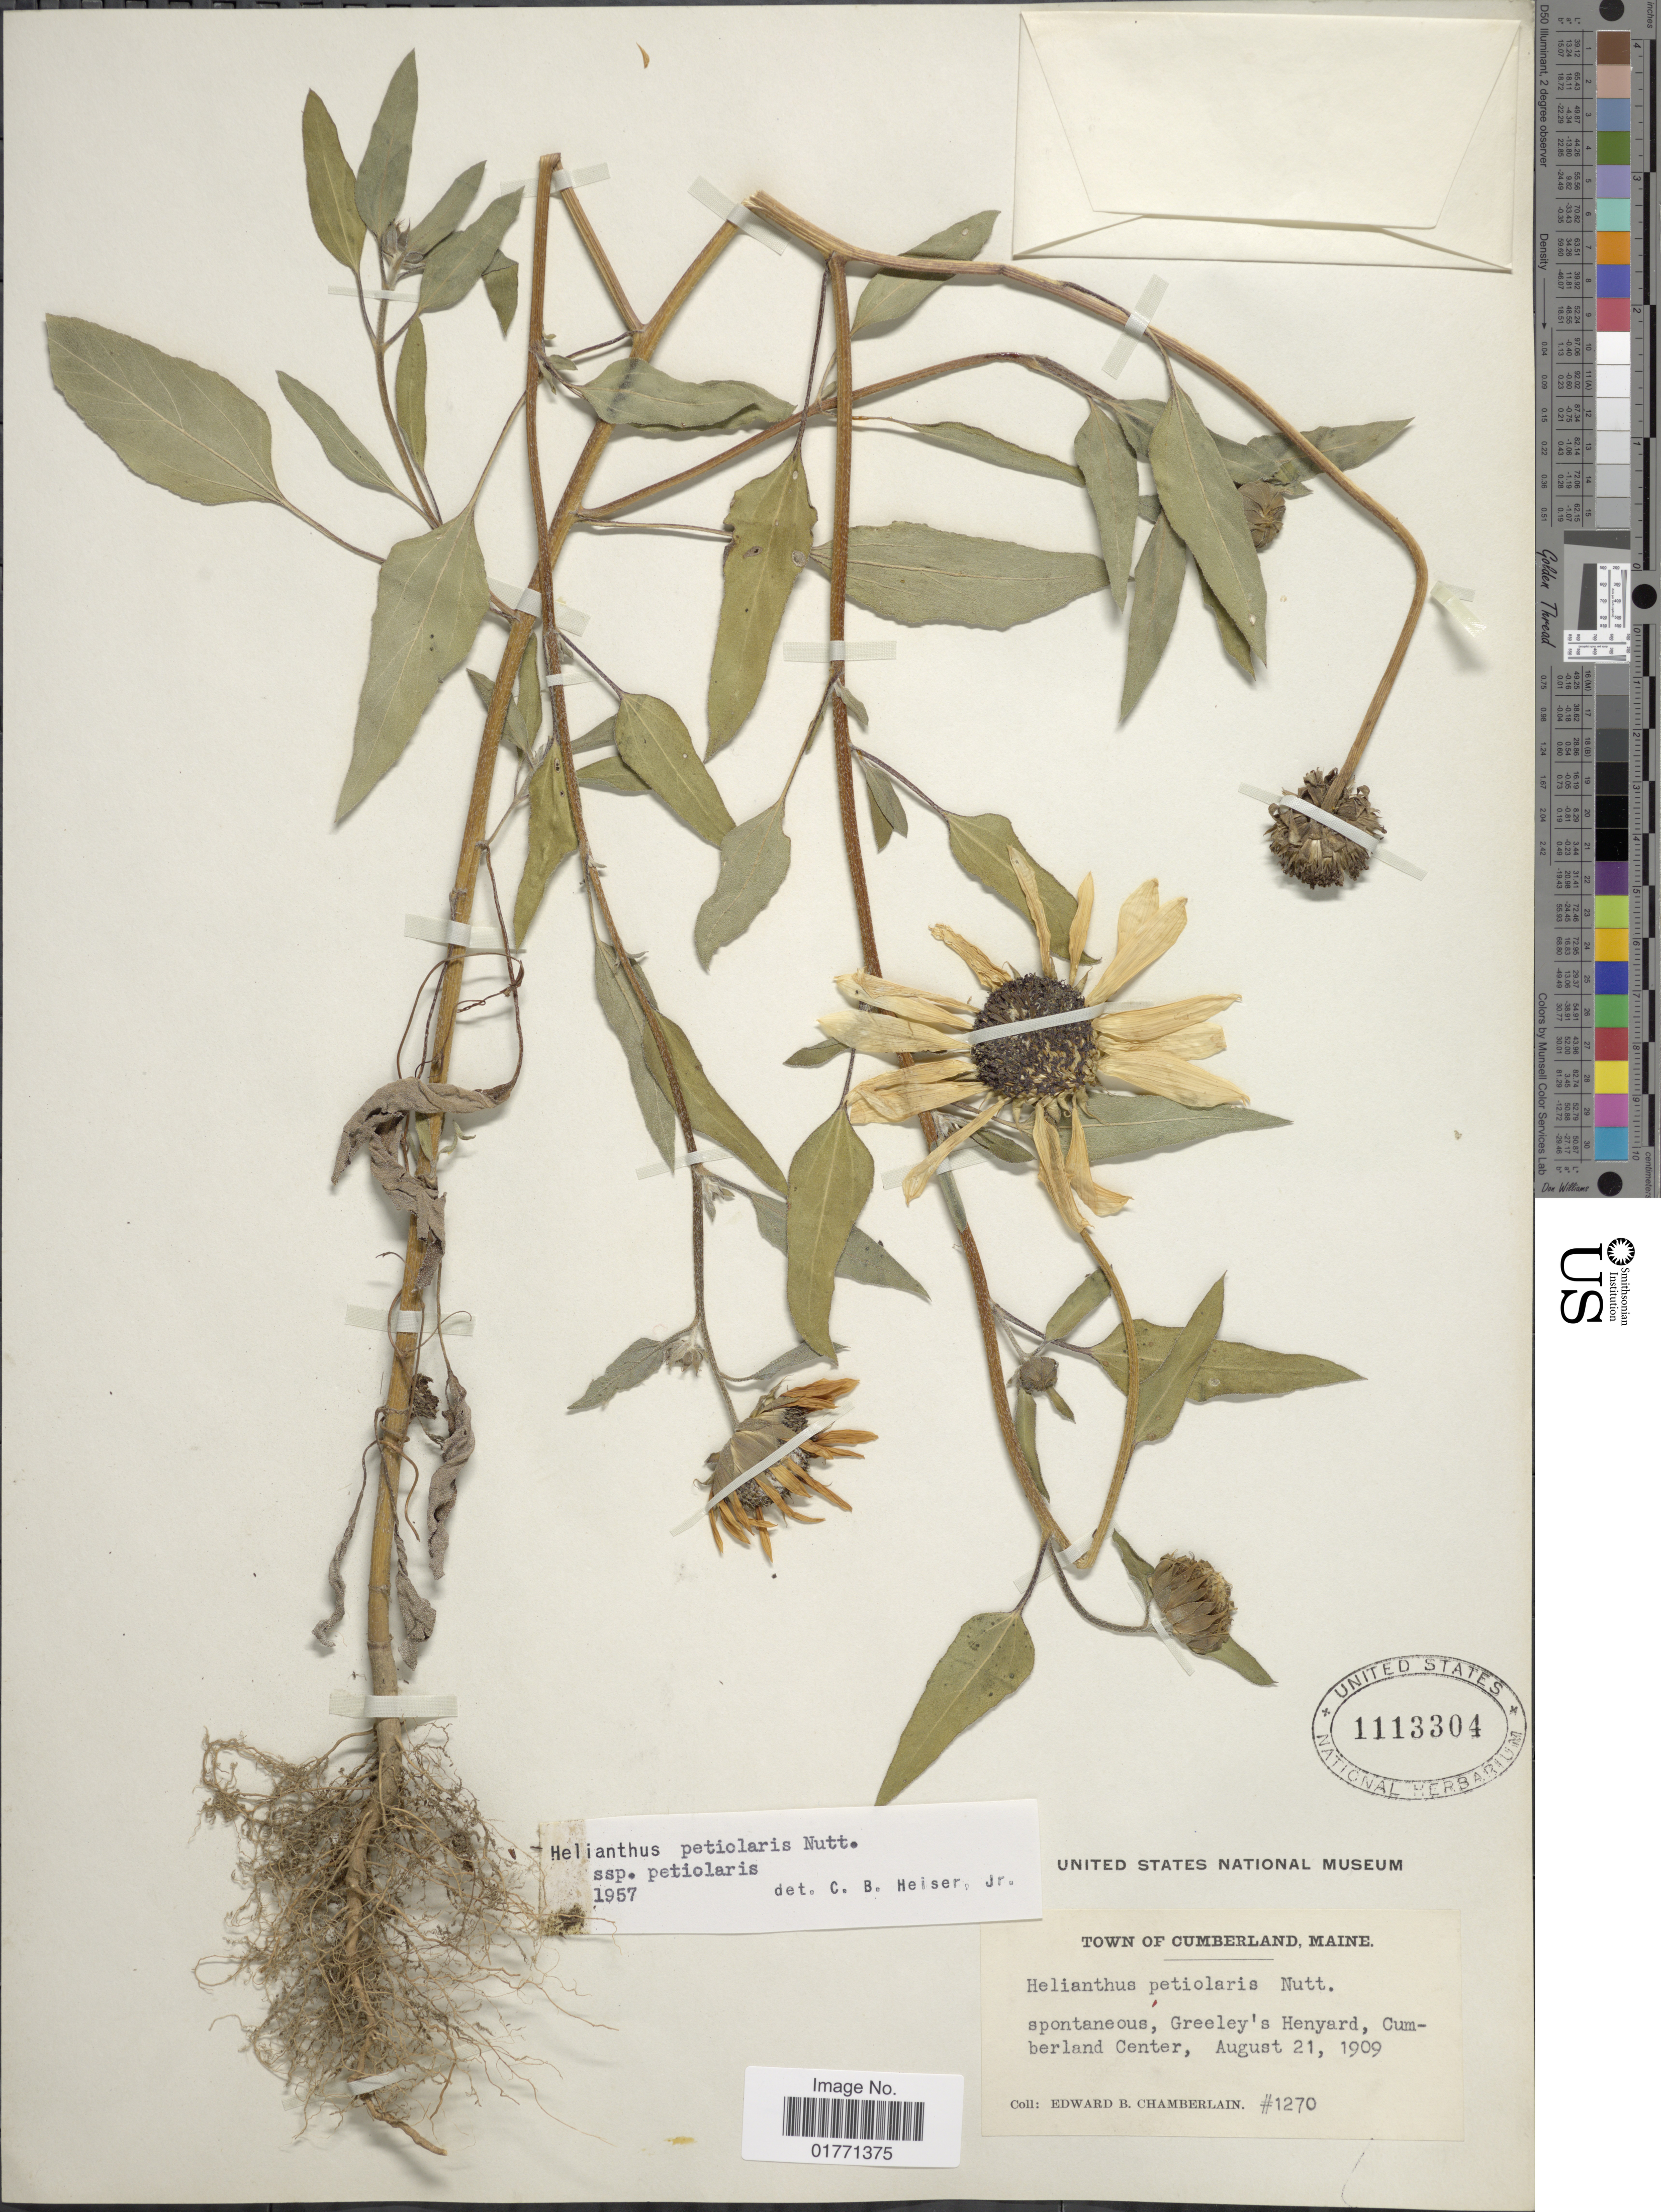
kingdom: Plantae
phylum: Tracheophyta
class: Magnoliopsida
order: Asterales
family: Asteraceae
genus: Helianthus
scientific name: Helianthus petiolaris subsp. fallax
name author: Heiser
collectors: E. Chamberlain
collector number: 1270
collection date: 1909-08-21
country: United States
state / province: Maine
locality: Town of Cumberland, Greeley's Henyard, Cumberland Center.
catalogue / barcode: US 1113304